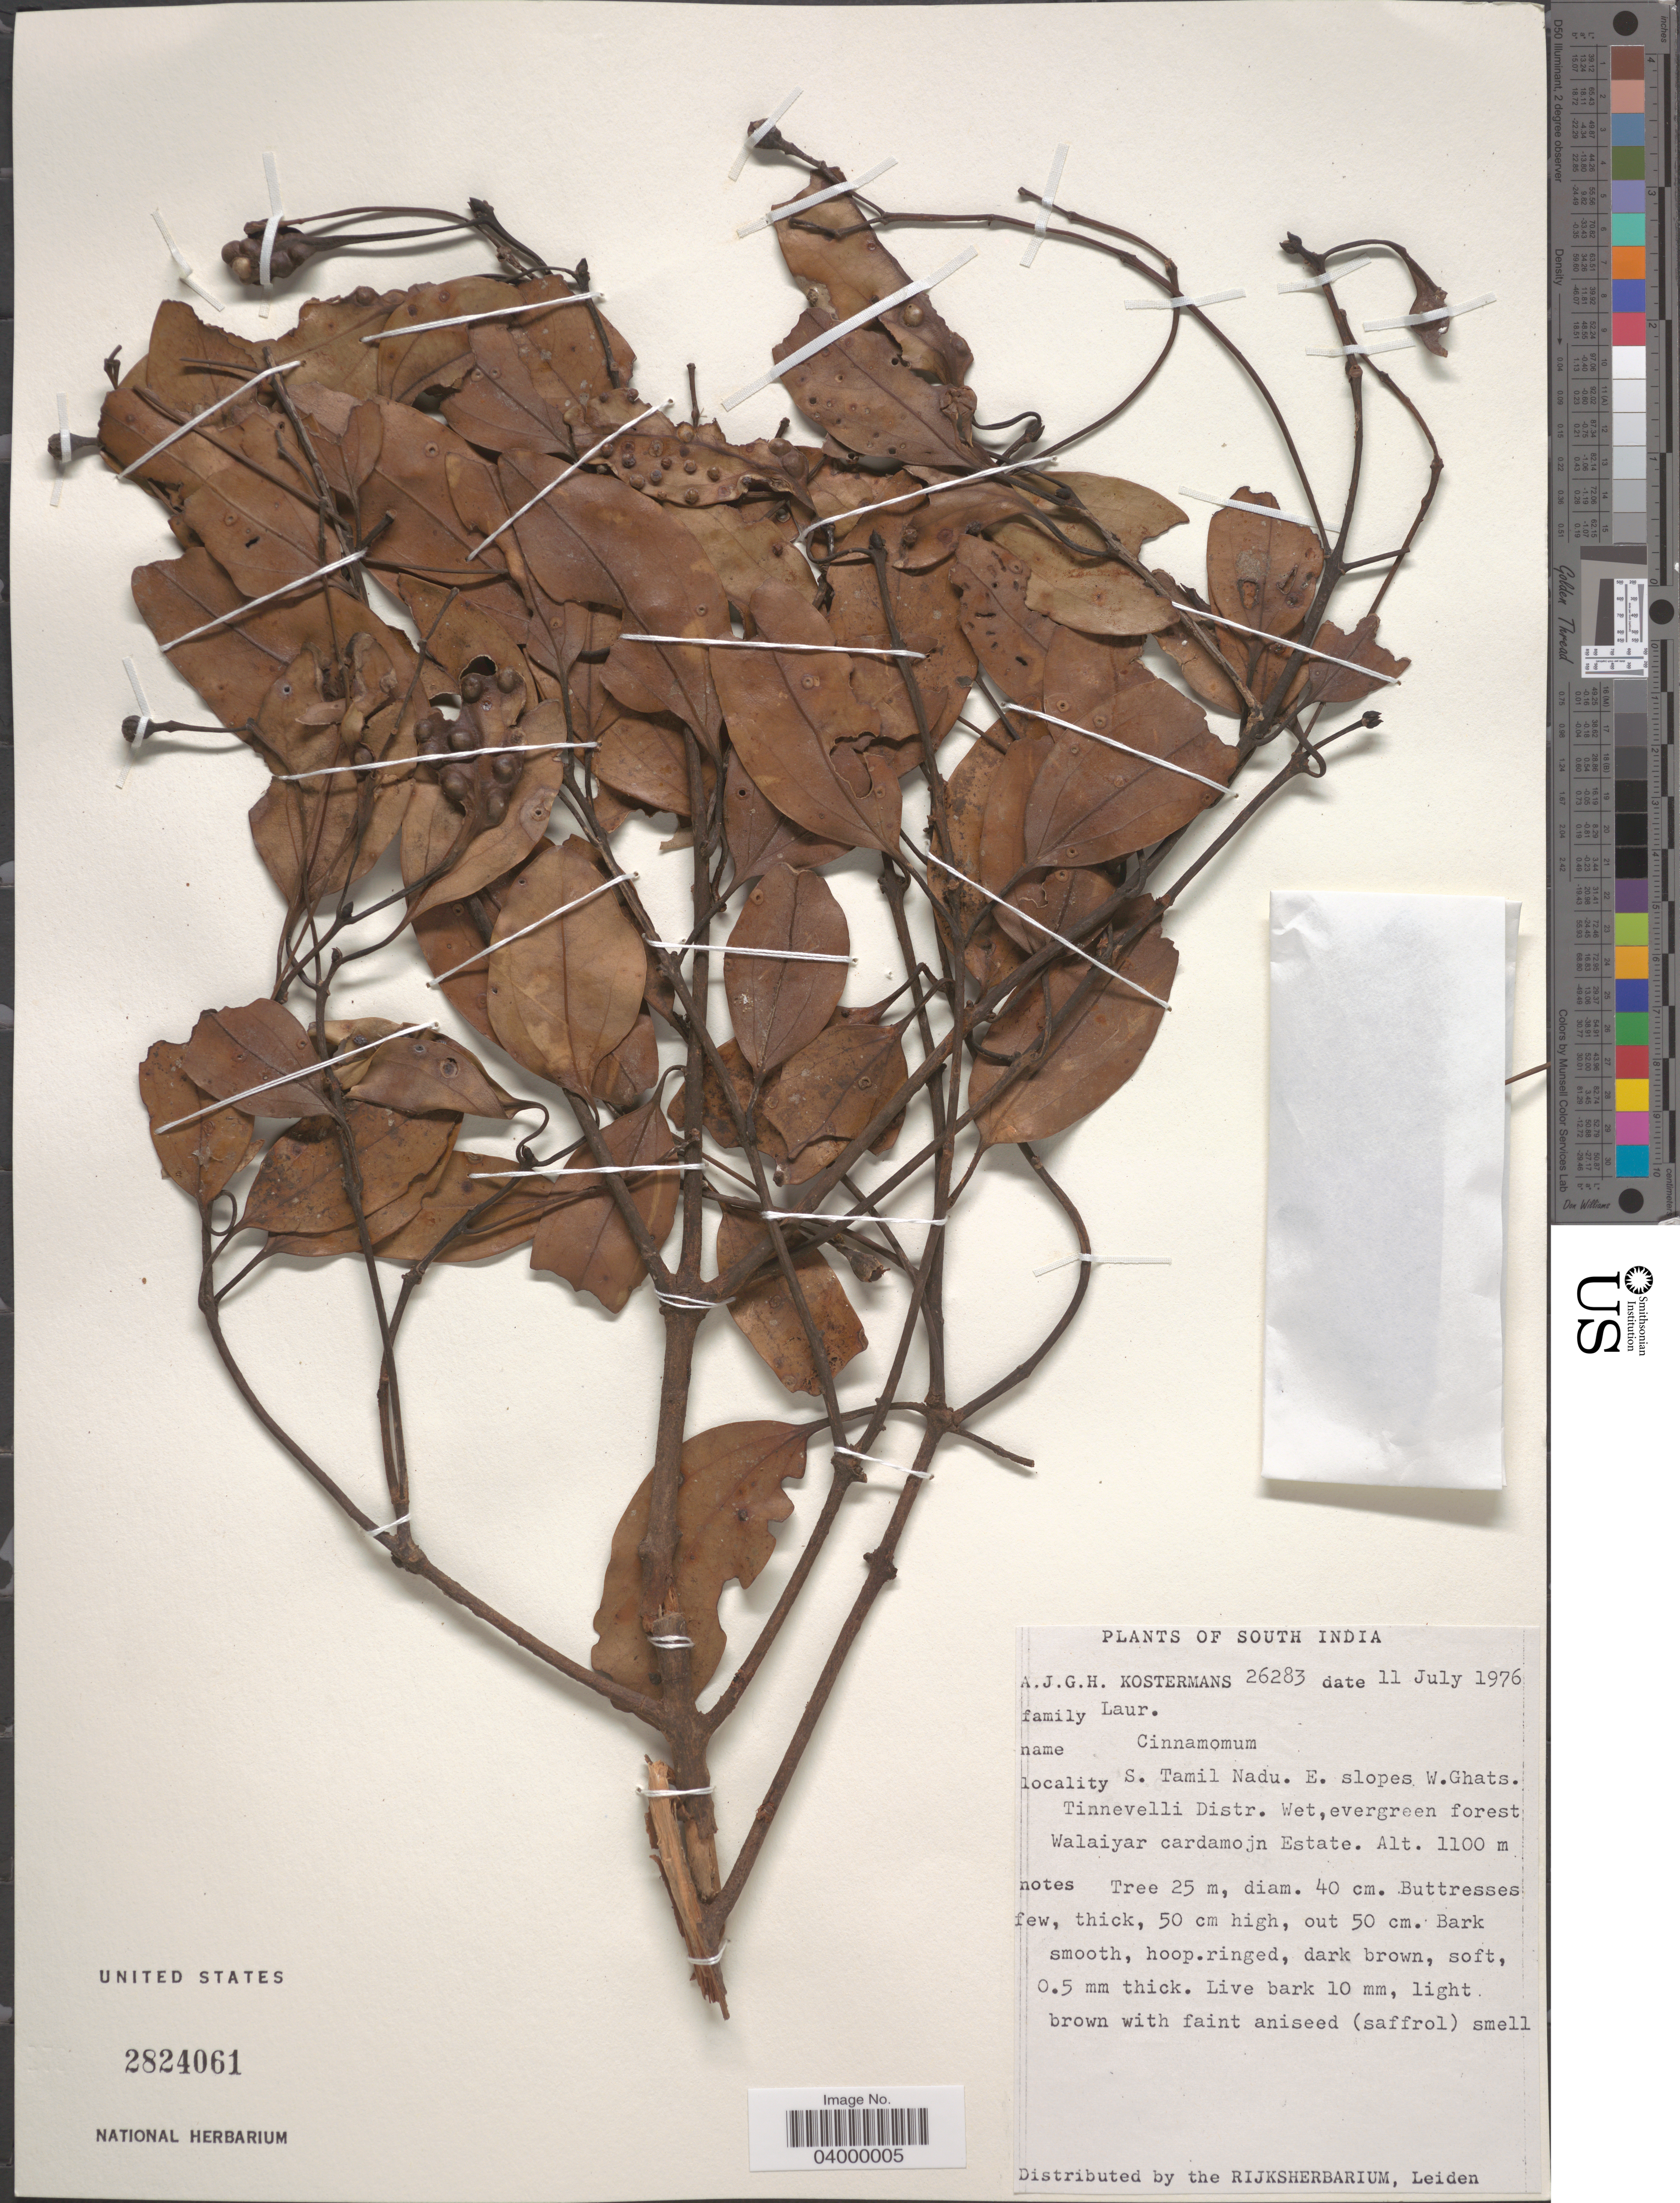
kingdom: Plantae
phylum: Tracheophyta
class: Magnoliopsida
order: Laurales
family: Lauraceae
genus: Cinnamomum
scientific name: Cinnamomum sp.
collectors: A. J. G. Kostermans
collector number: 26283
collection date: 1976-07-11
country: India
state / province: Tamil Nadu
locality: South India. S. Tamil Nadu. E. slopes W.Ghats. Tinnevelli Distr. Walaiyar cardamojn Estate.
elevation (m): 1100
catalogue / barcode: US 2824061